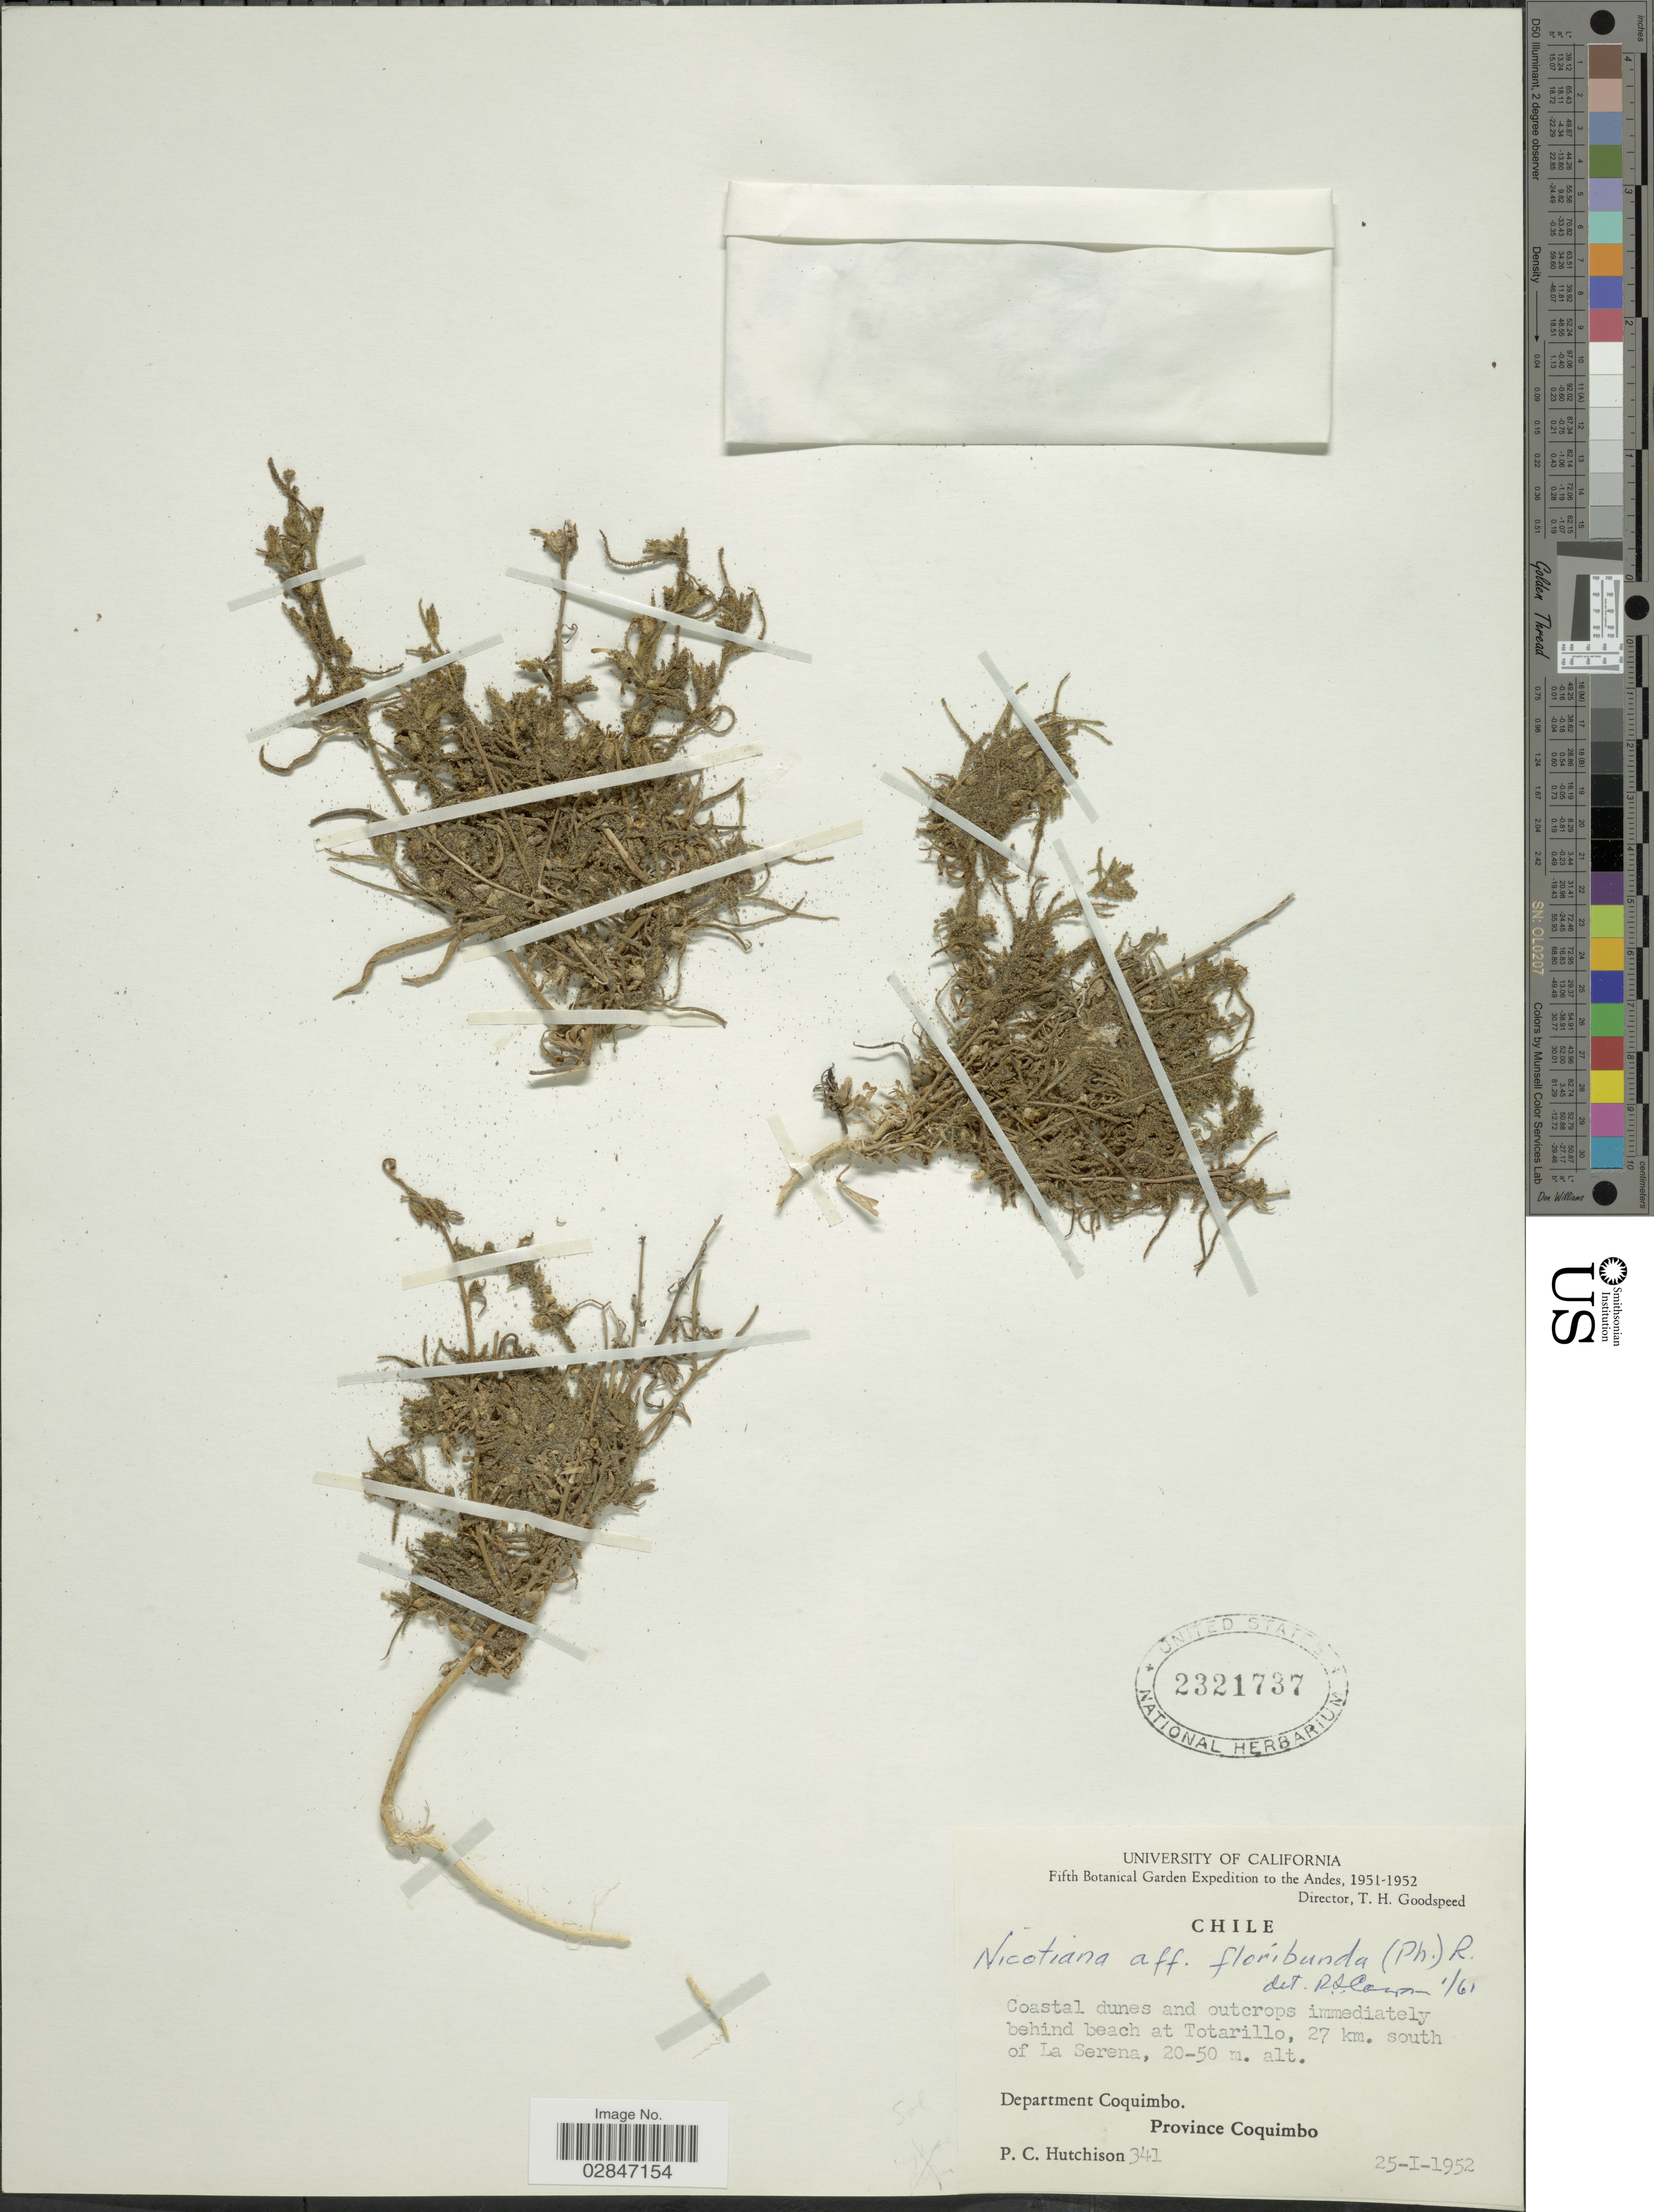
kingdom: Plantae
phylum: Tracheophyta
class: Magnoliopsida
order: Solanales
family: Solanaceae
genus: Nicotiana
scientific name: Nicotiana miersii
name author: J. Rémy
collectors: P. C. Hutchison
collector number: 341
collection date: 1952-01-25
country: Chile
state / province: Coquimbo (IV)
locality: The Andes, Department Coquimbo, Province Coquimbo, behind beach at Totarillo, 27 km. south of La Serena.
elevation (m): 20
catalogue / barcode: US 2321737